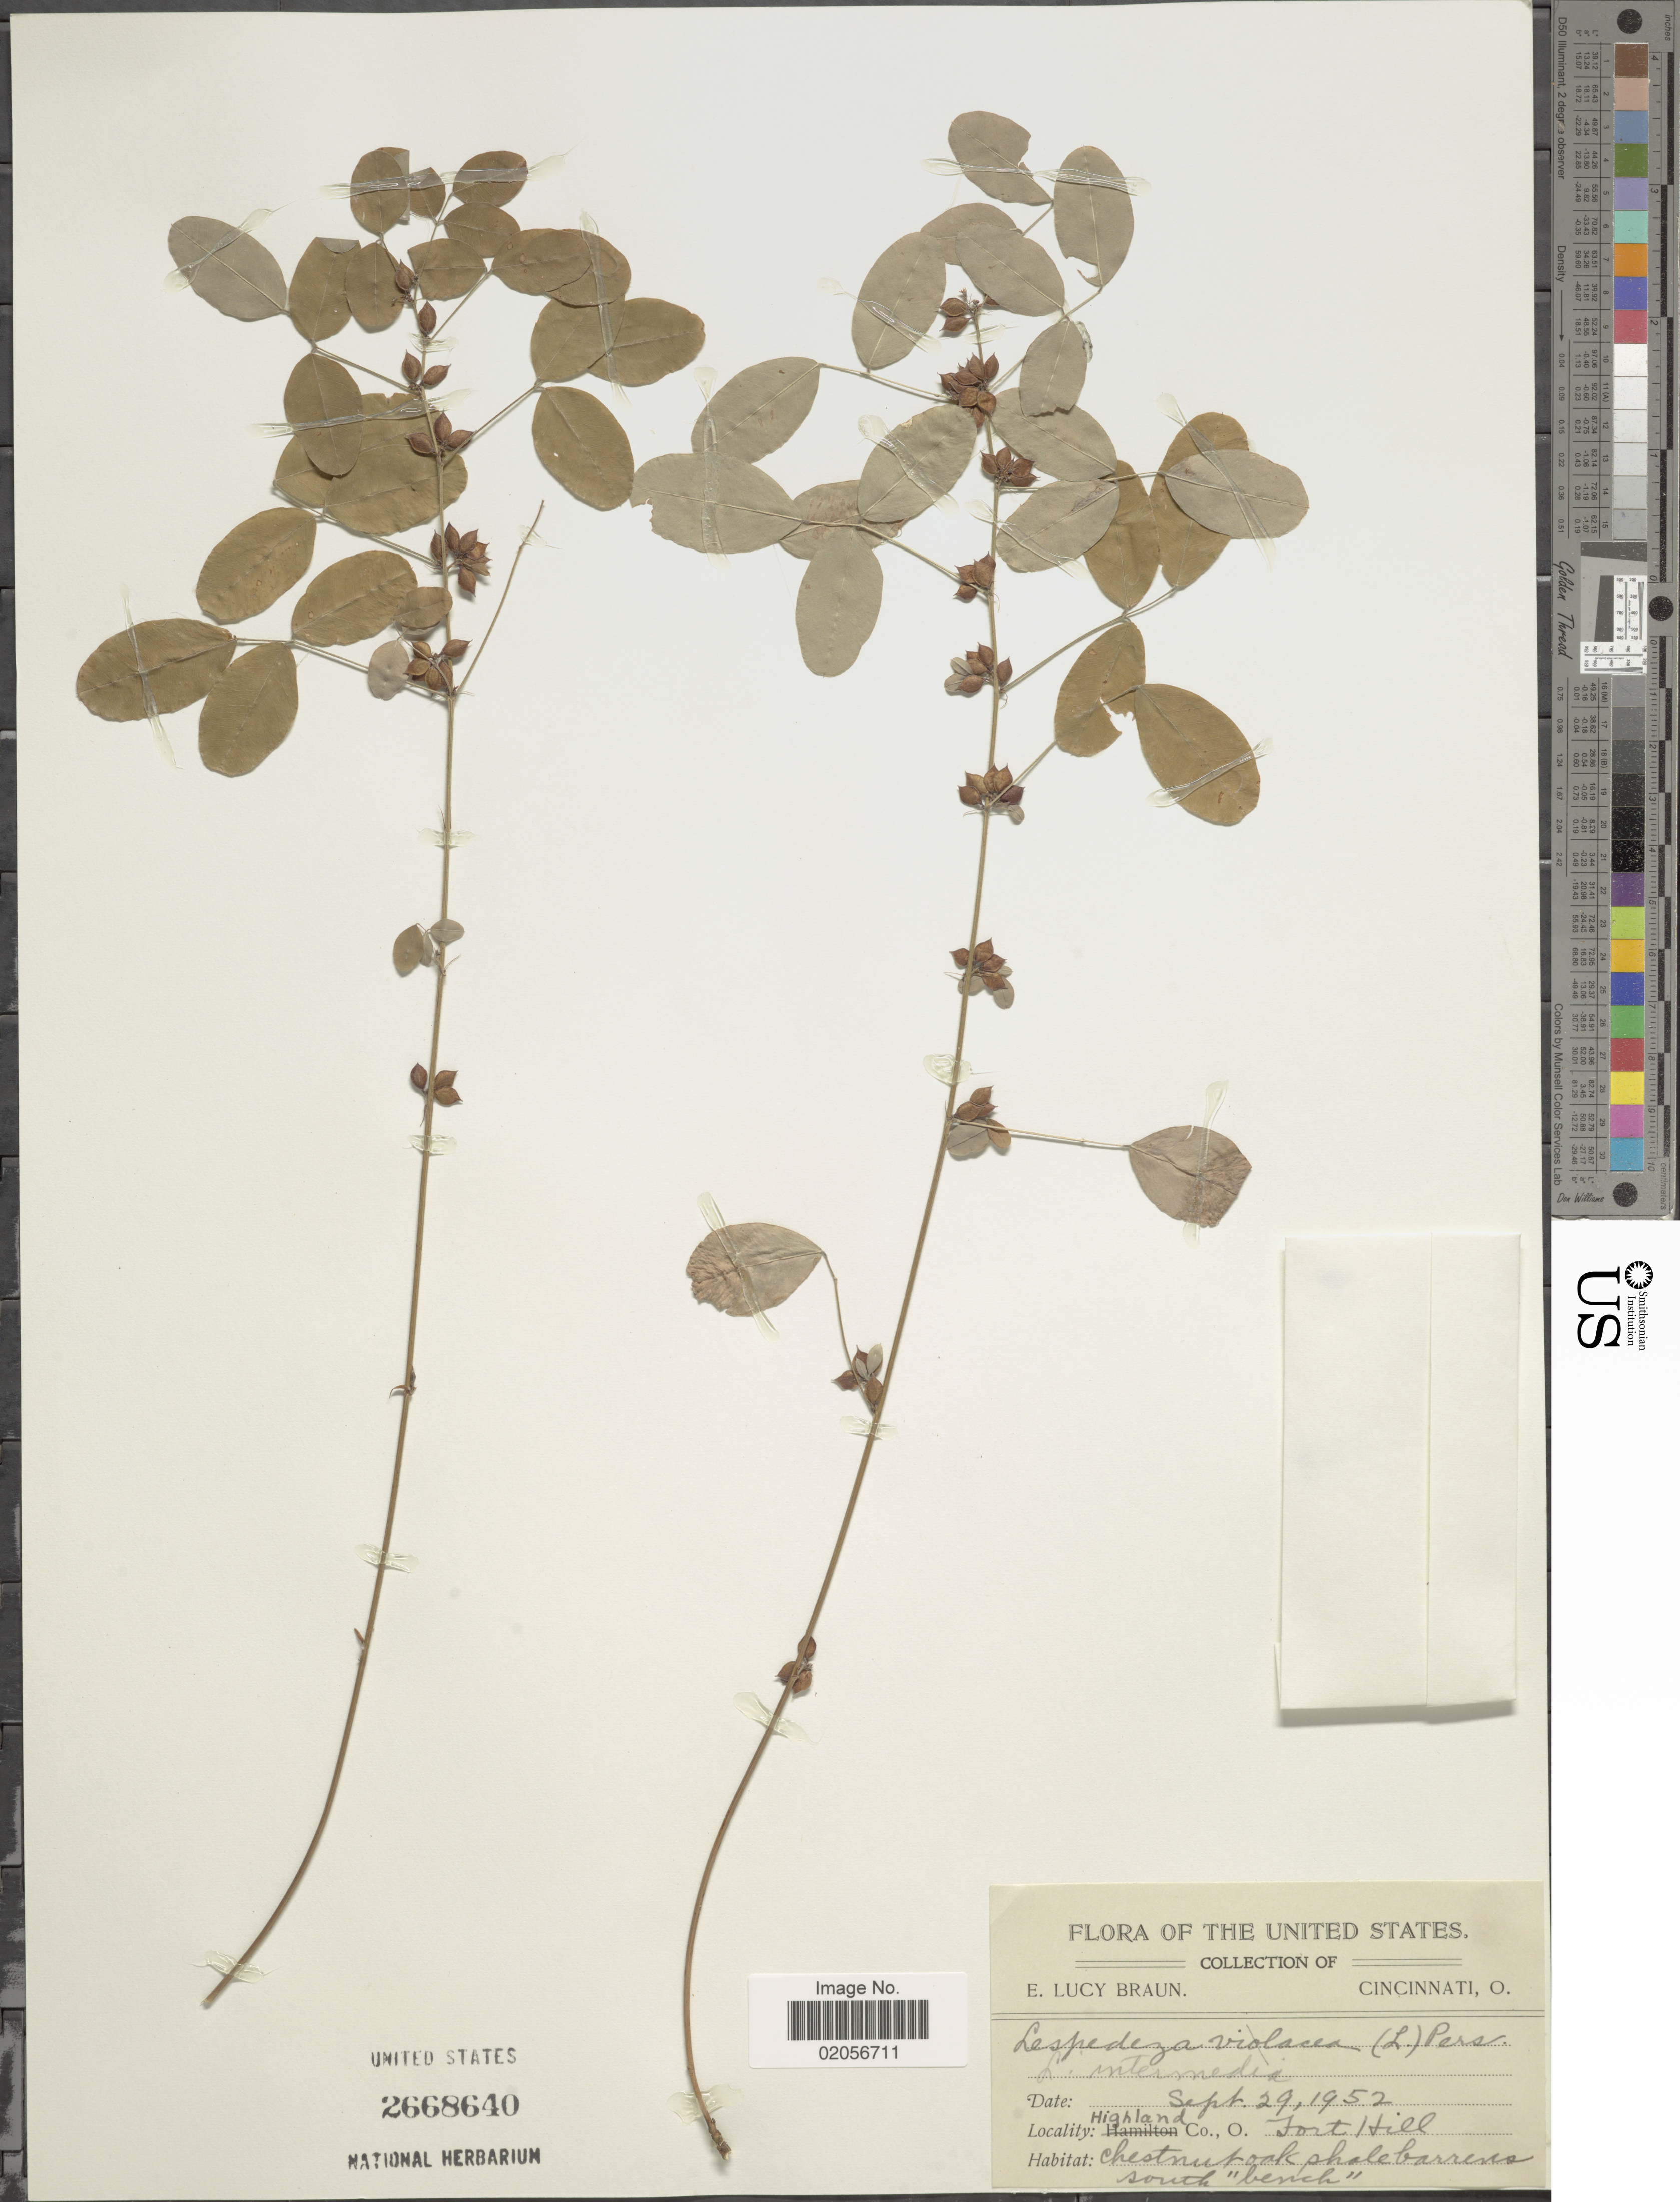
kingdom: Plantae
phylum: Tracheophyta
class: Magnoliopsida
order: Fabales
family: Fabaceae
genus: Lespedeza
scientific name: Lespedeza intermedia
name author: (S. Watson) Britton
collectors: E. L. Braun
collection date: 1952-09-29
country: United States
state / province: Ohio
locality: Highland Co., Fort Hill, Chesnut oak shale barrens south 'bench'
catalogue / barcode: US 2668640